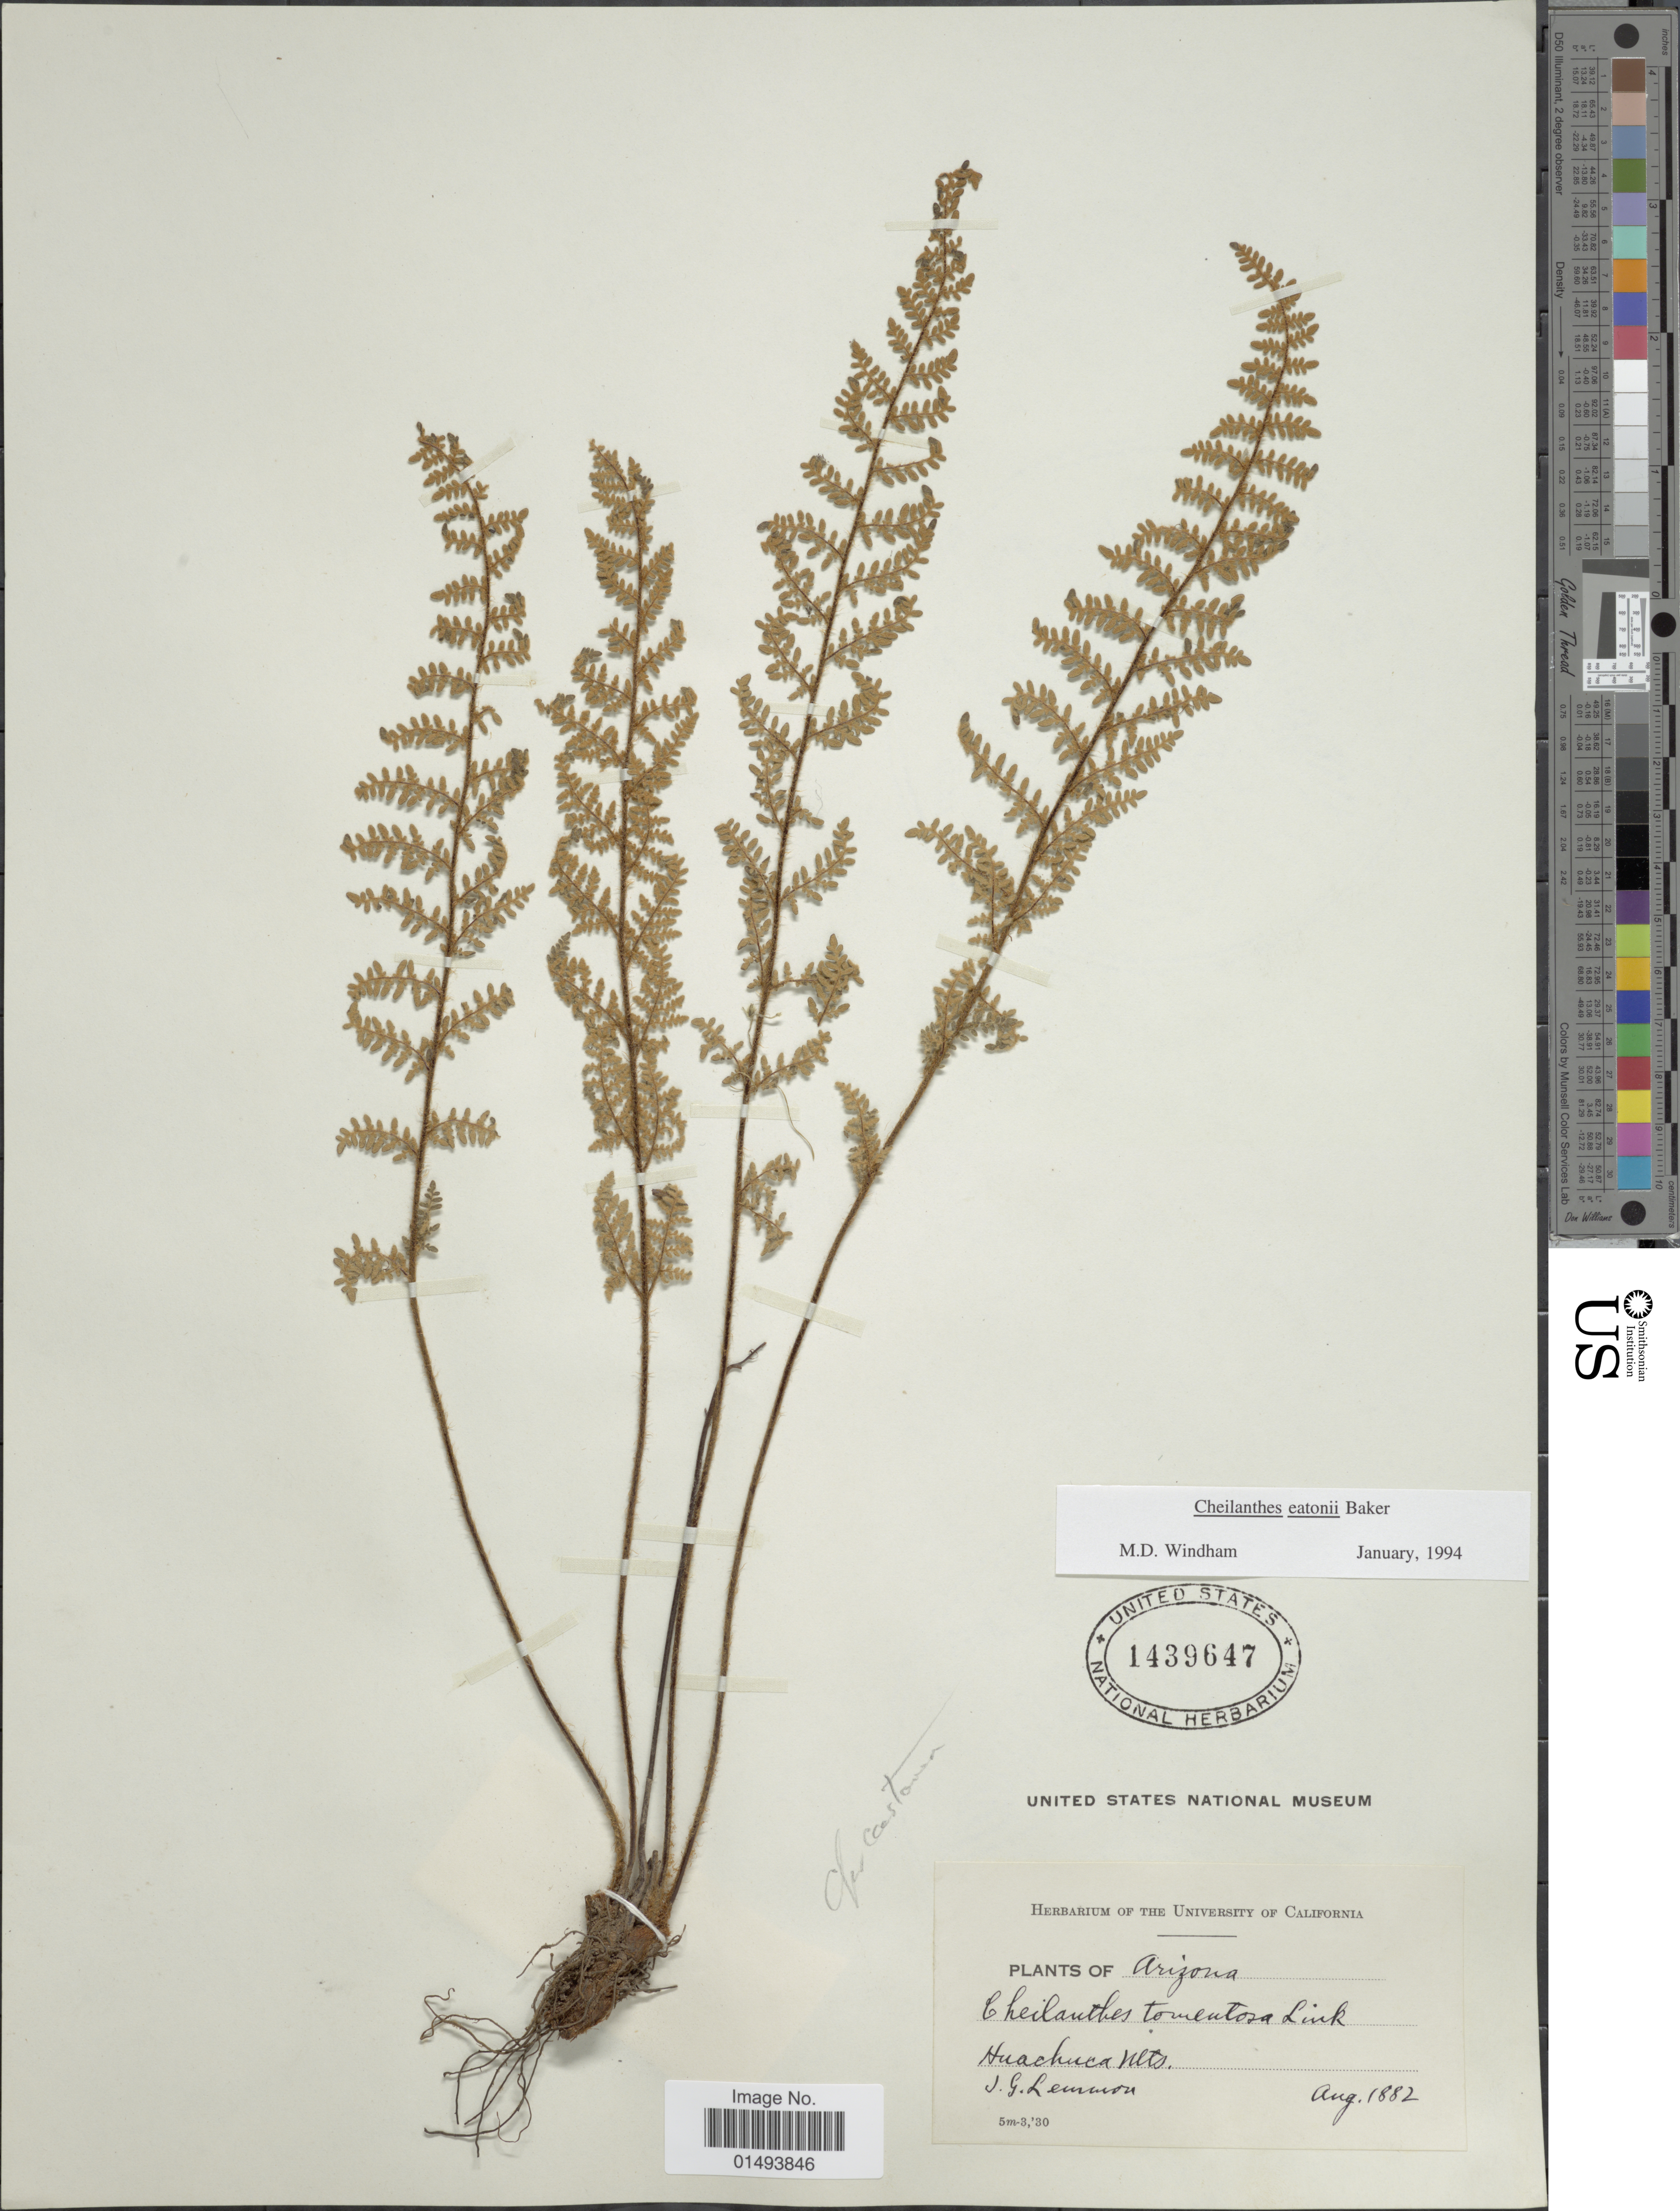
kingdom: Plantae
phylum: Tracheophyta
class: Polypodiopsida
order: Polypodiales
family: Pteridaceae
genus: Myriopteris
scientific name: Myriopteris rufa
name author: Fée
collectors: J. Lemmon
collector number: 5m-m,'30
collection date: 1882-08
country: United States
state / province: Arizona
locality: Plants of Arizona, Huachuca Mts.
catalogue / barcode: US 1439647